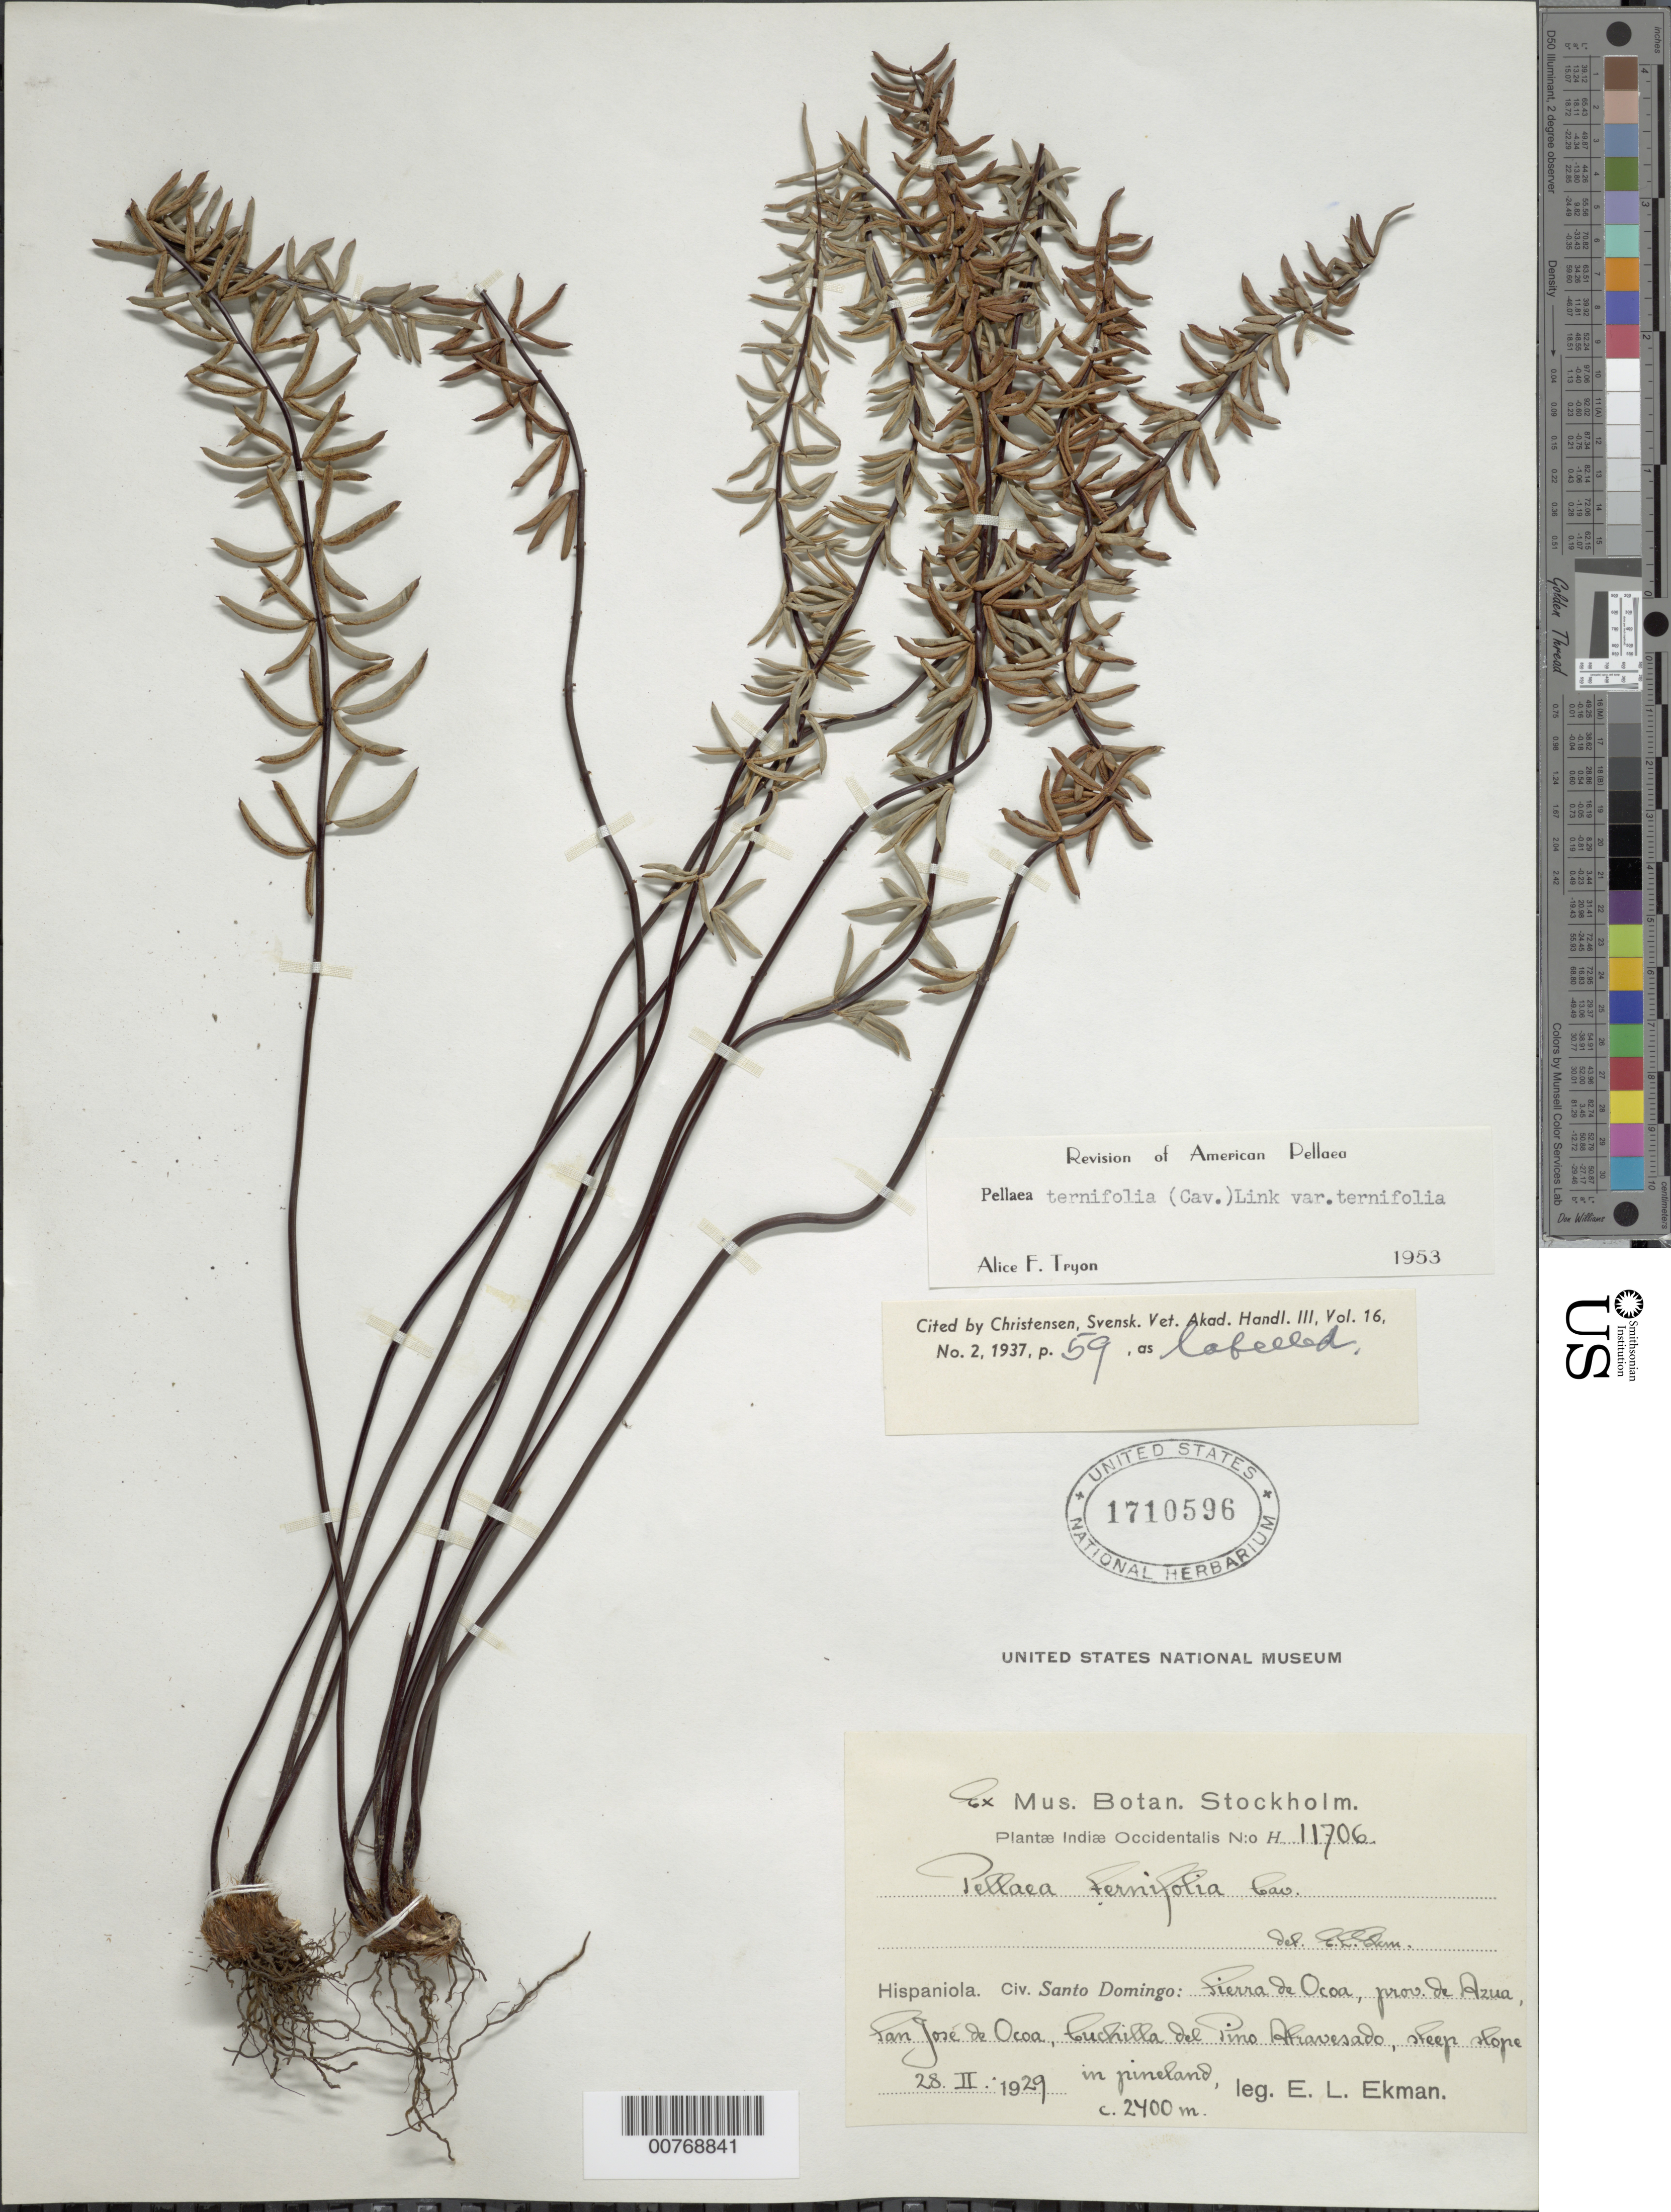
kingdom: Plantae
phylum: Tracheophyta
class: Polypodiopsida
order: Polypodiales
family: Pteridaceae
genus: Pellaea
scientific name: Pellaea ternifolia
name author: (Cav.) Link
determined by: Tryon, A. F.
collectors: E. L. Ekman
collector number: H 11706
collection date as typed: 28 Feb 1929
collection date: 1929-02-28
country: Dominican Republic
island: Hispaniola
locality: Sierra de Ocoa, Provincia Azua, San José de Ocoa, Cuchilla del Pino Atravesado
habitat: Steep slope in pineland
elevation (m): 2400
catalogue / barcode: US 1710596